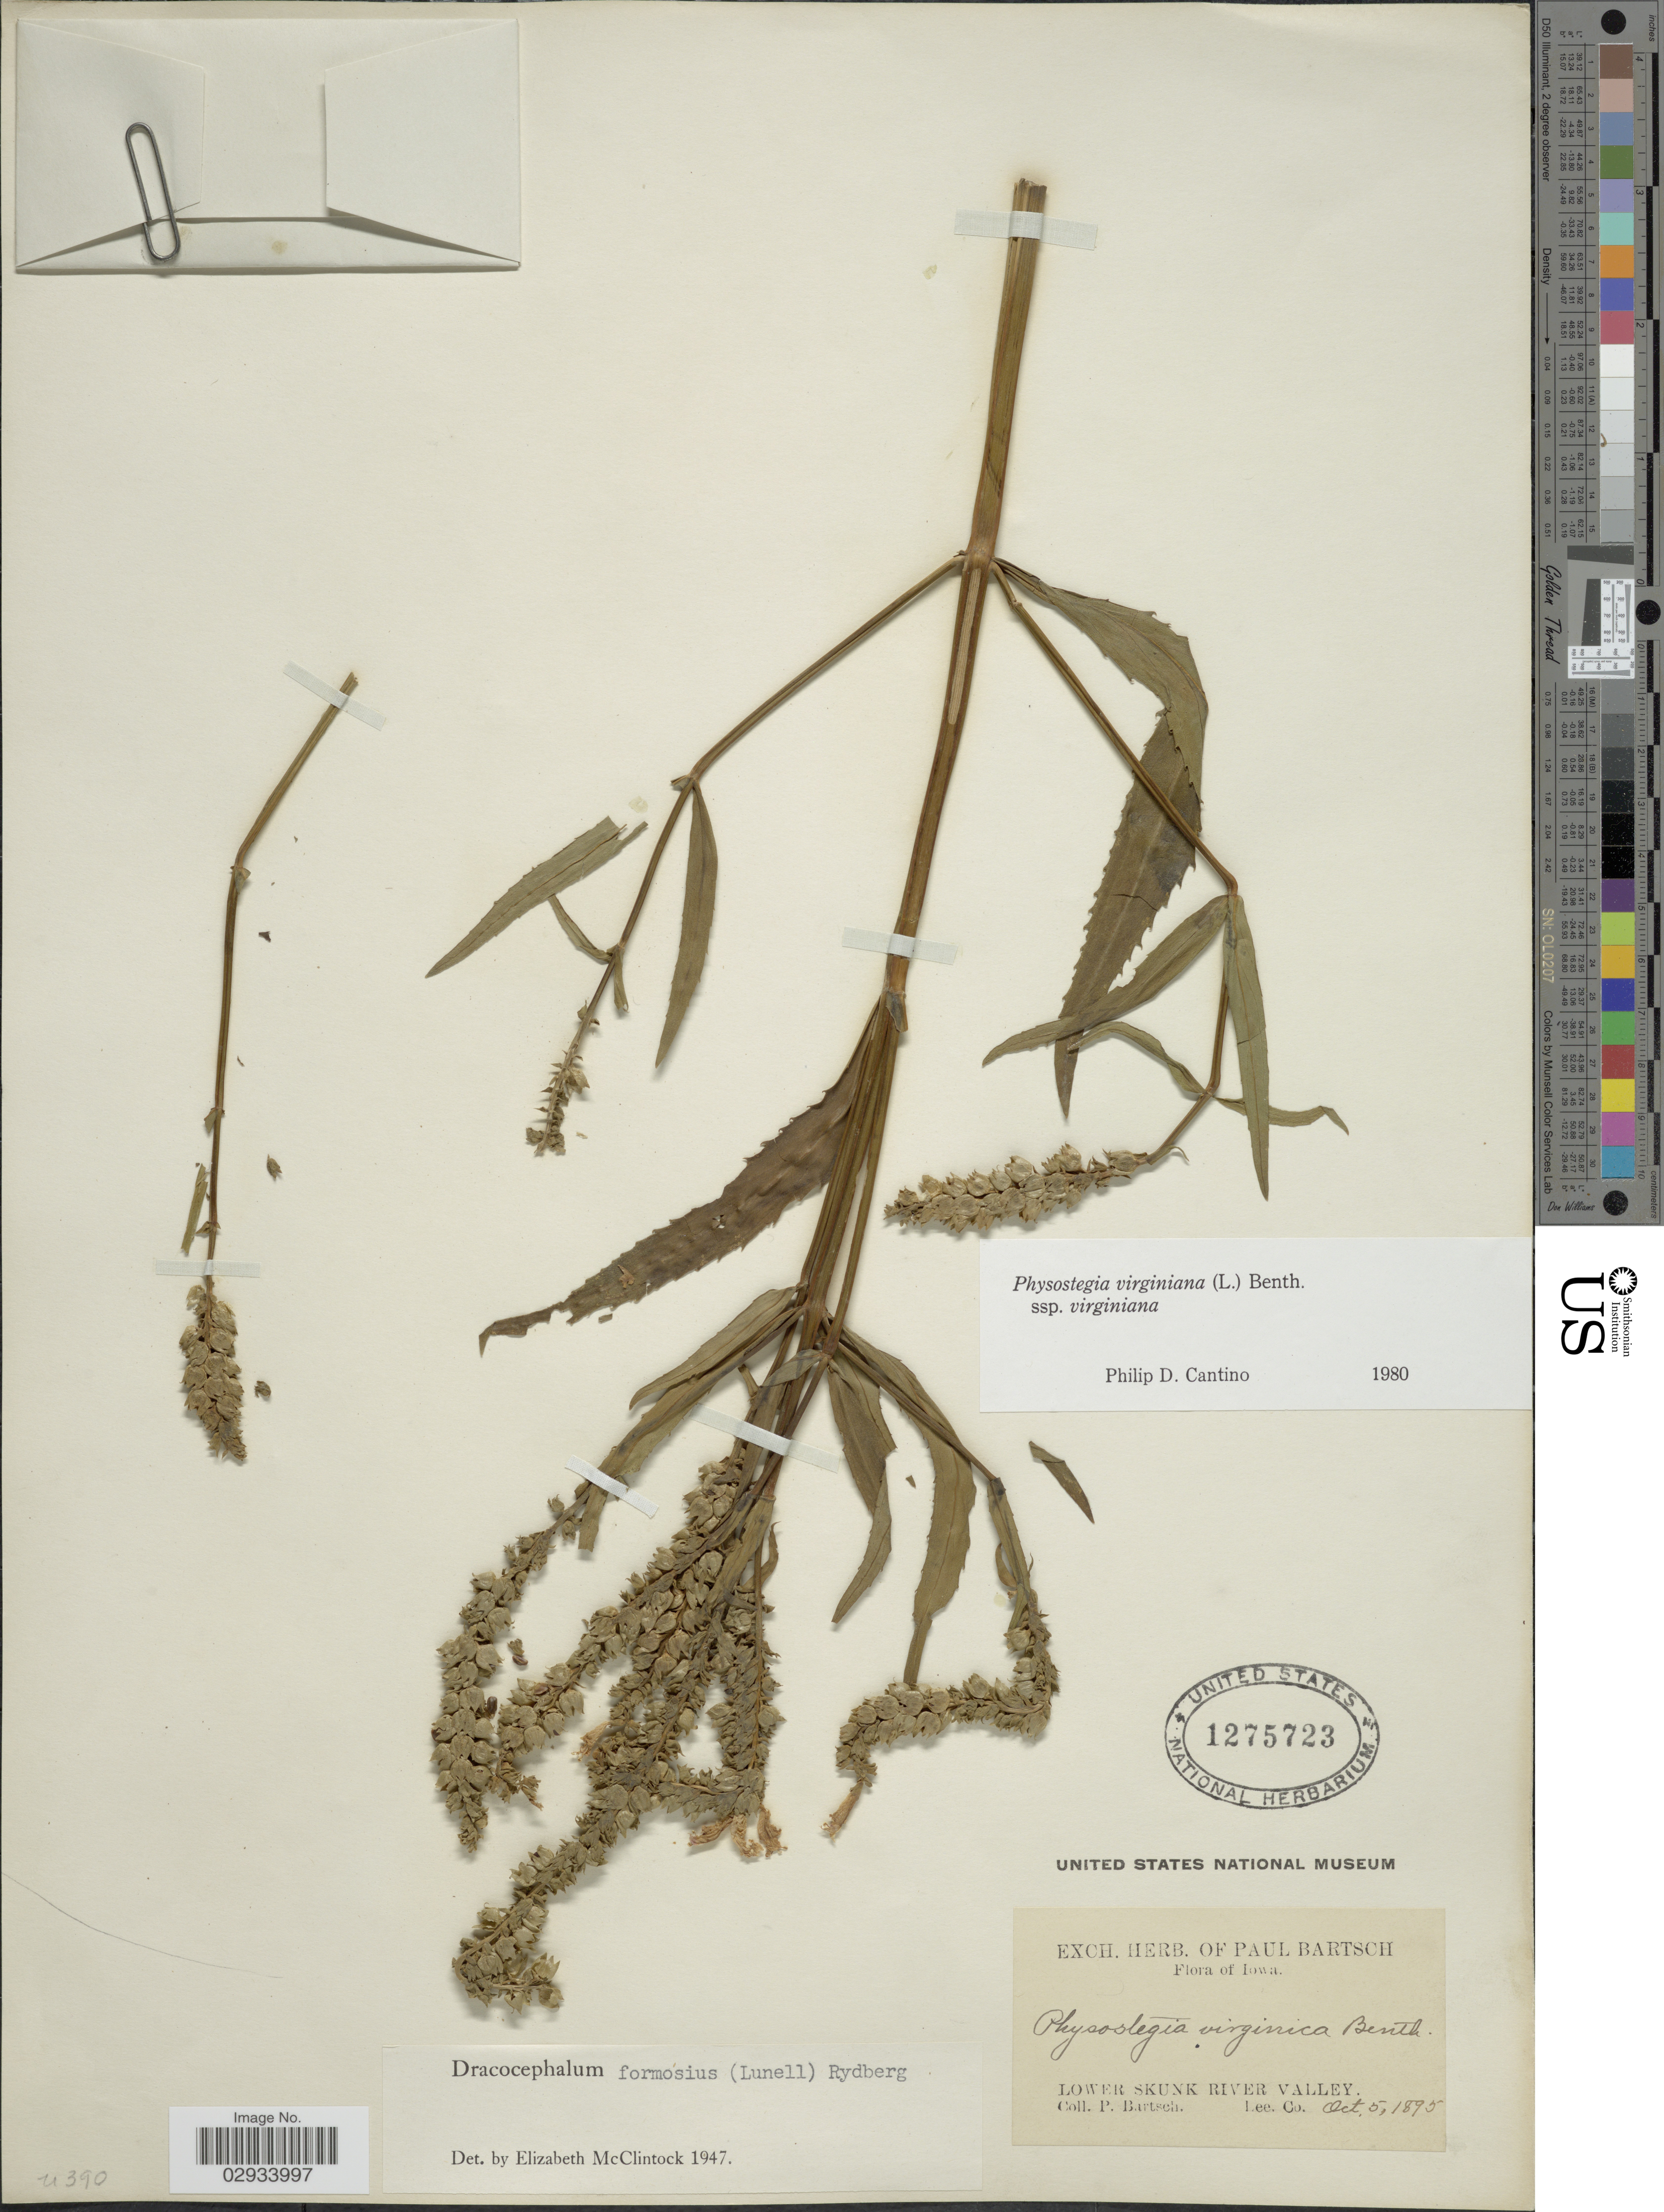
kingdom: Plantae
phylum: Tracheophyta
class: Magnoliopsida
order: Lamiales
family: Lamiaceae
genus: Physostegia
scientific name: Physostegia virginiana subsp. virginiana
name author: (L.) Benth.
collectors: P. Bartsch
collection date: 1895-10-05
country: United States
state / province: Iowa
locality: Lower Skunk River Valley, Lee Co.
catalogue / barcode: US 1275723